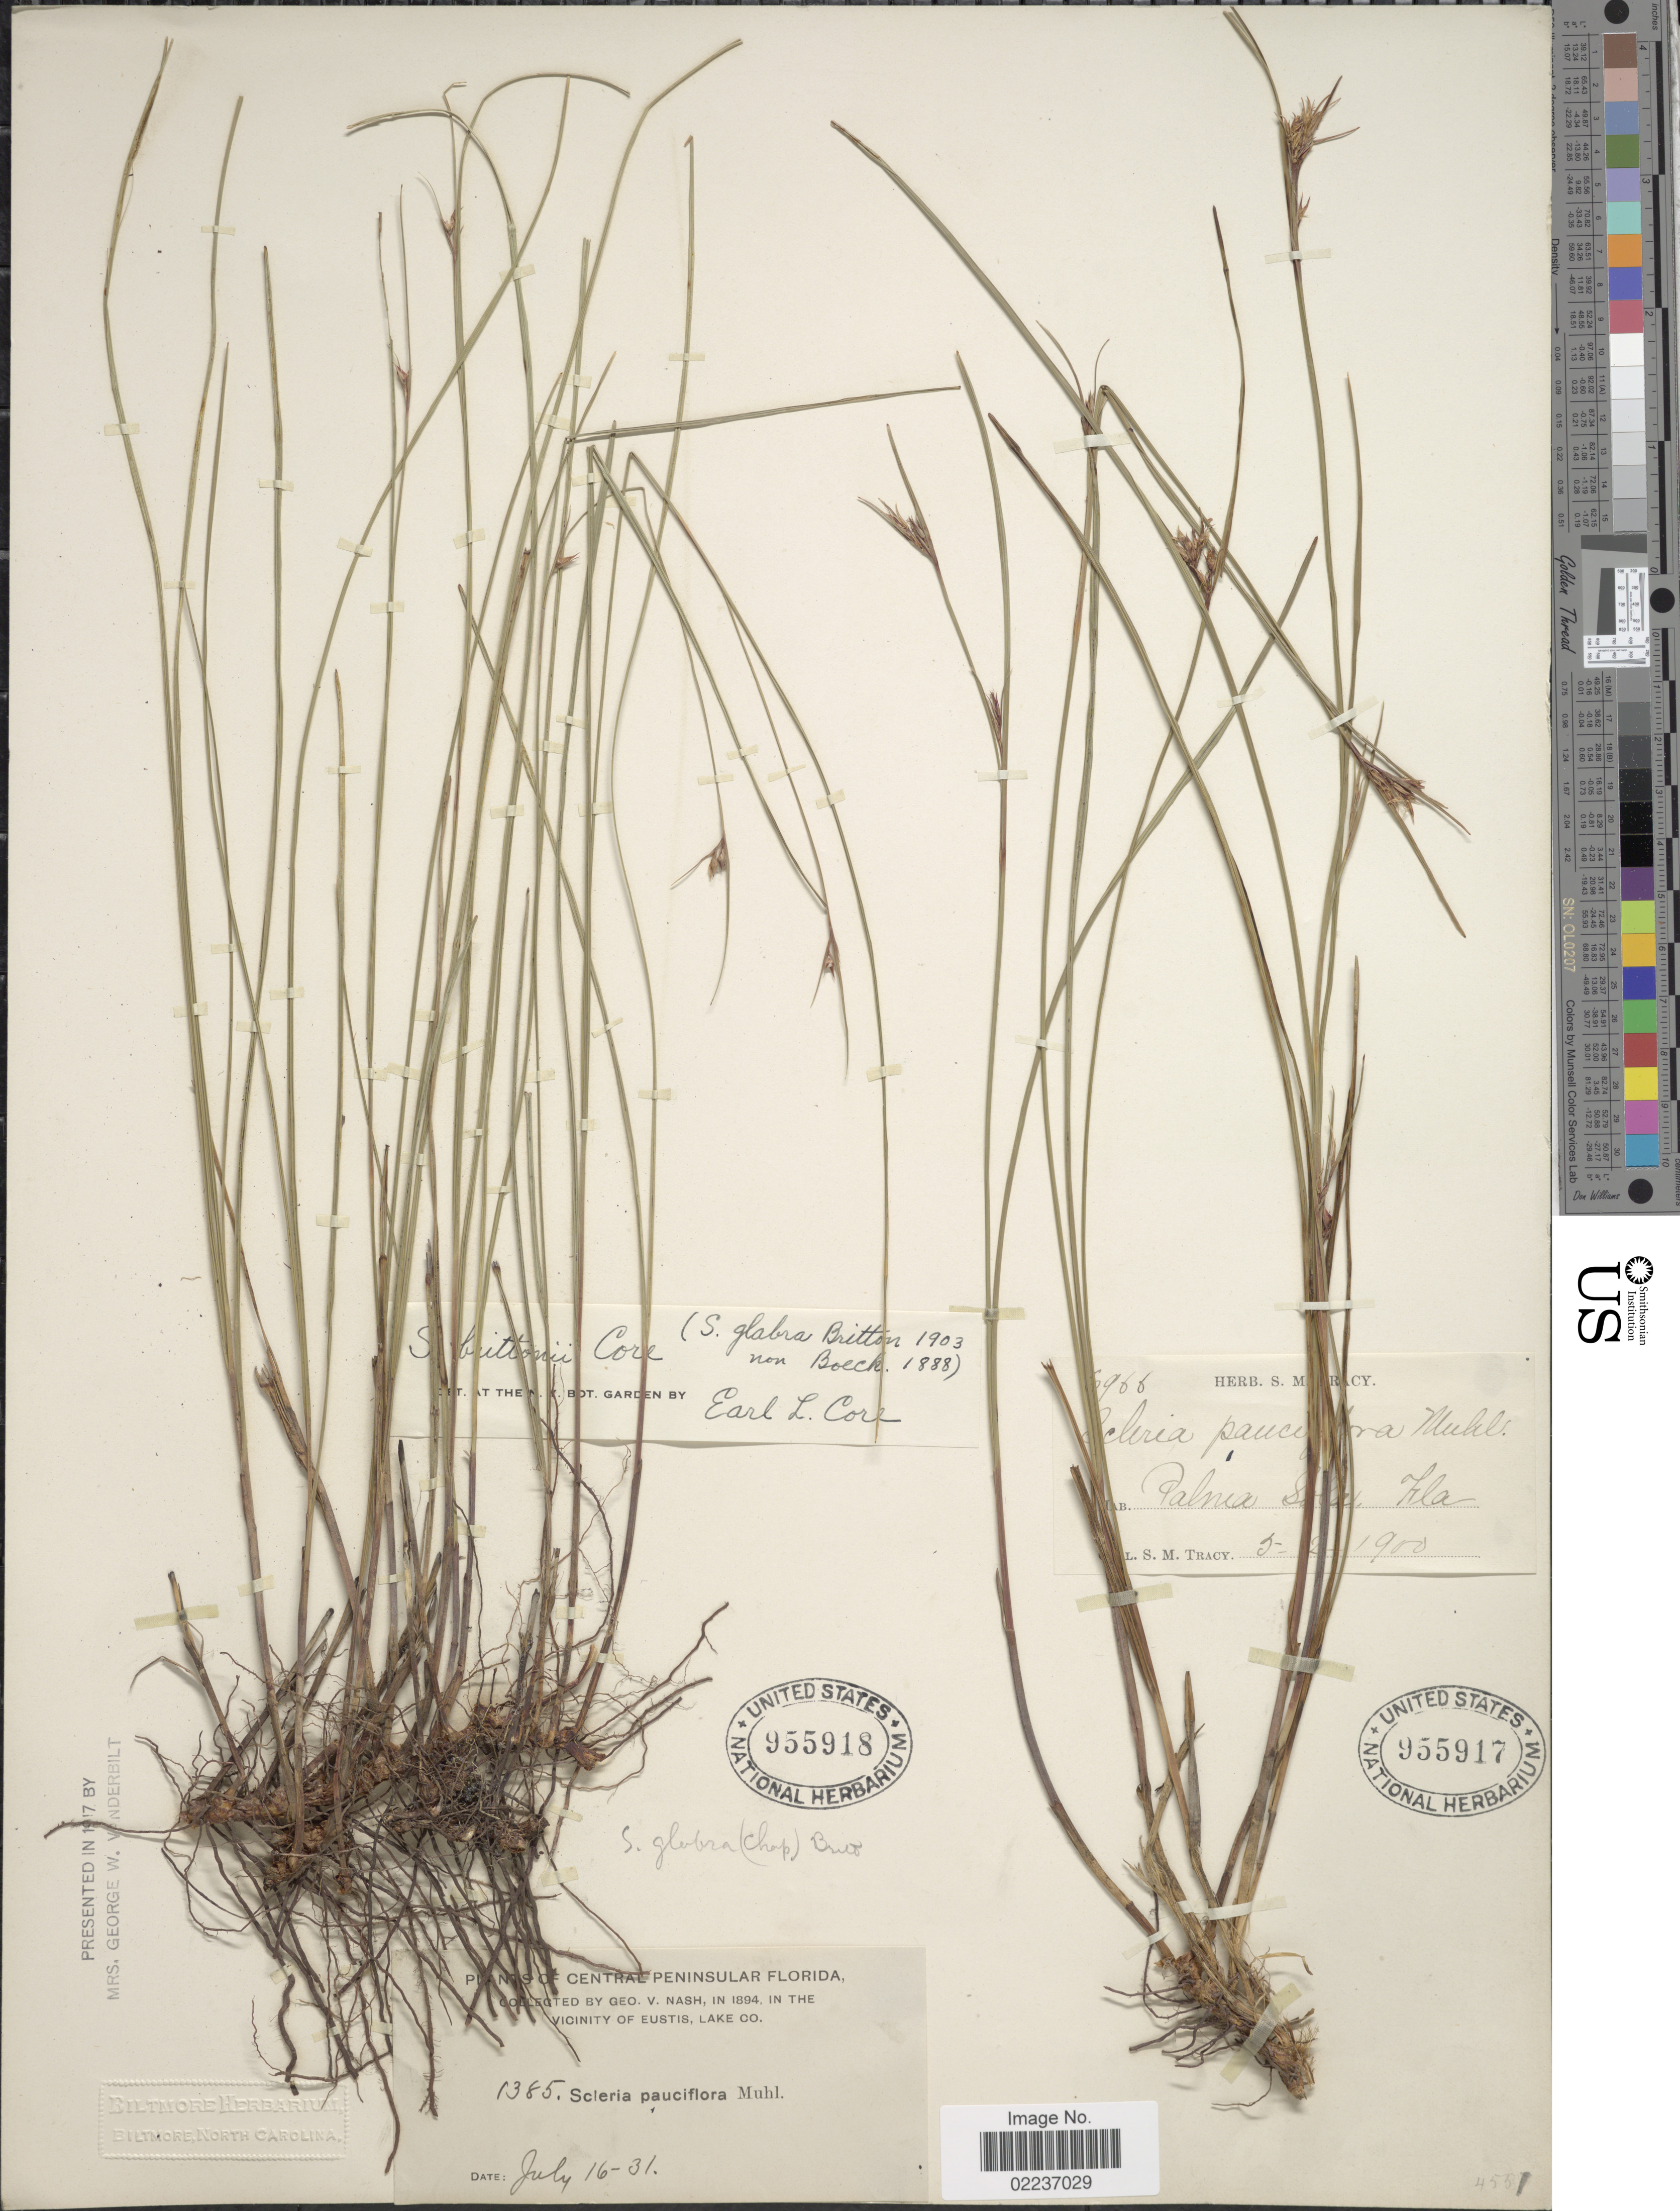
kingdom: Plantae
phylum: Tracheophyta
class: Liliopsida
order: Poales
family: Cyperaceae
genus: Scleria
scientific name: Scleria brittonii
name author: Core ex Small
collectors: G. V. Nash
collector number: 1385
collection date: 1894-07-16/1894-07-31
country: United States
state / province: Florida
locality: Central Peninsular Florida, vicinity of Eustis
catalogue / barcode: US 955918-2